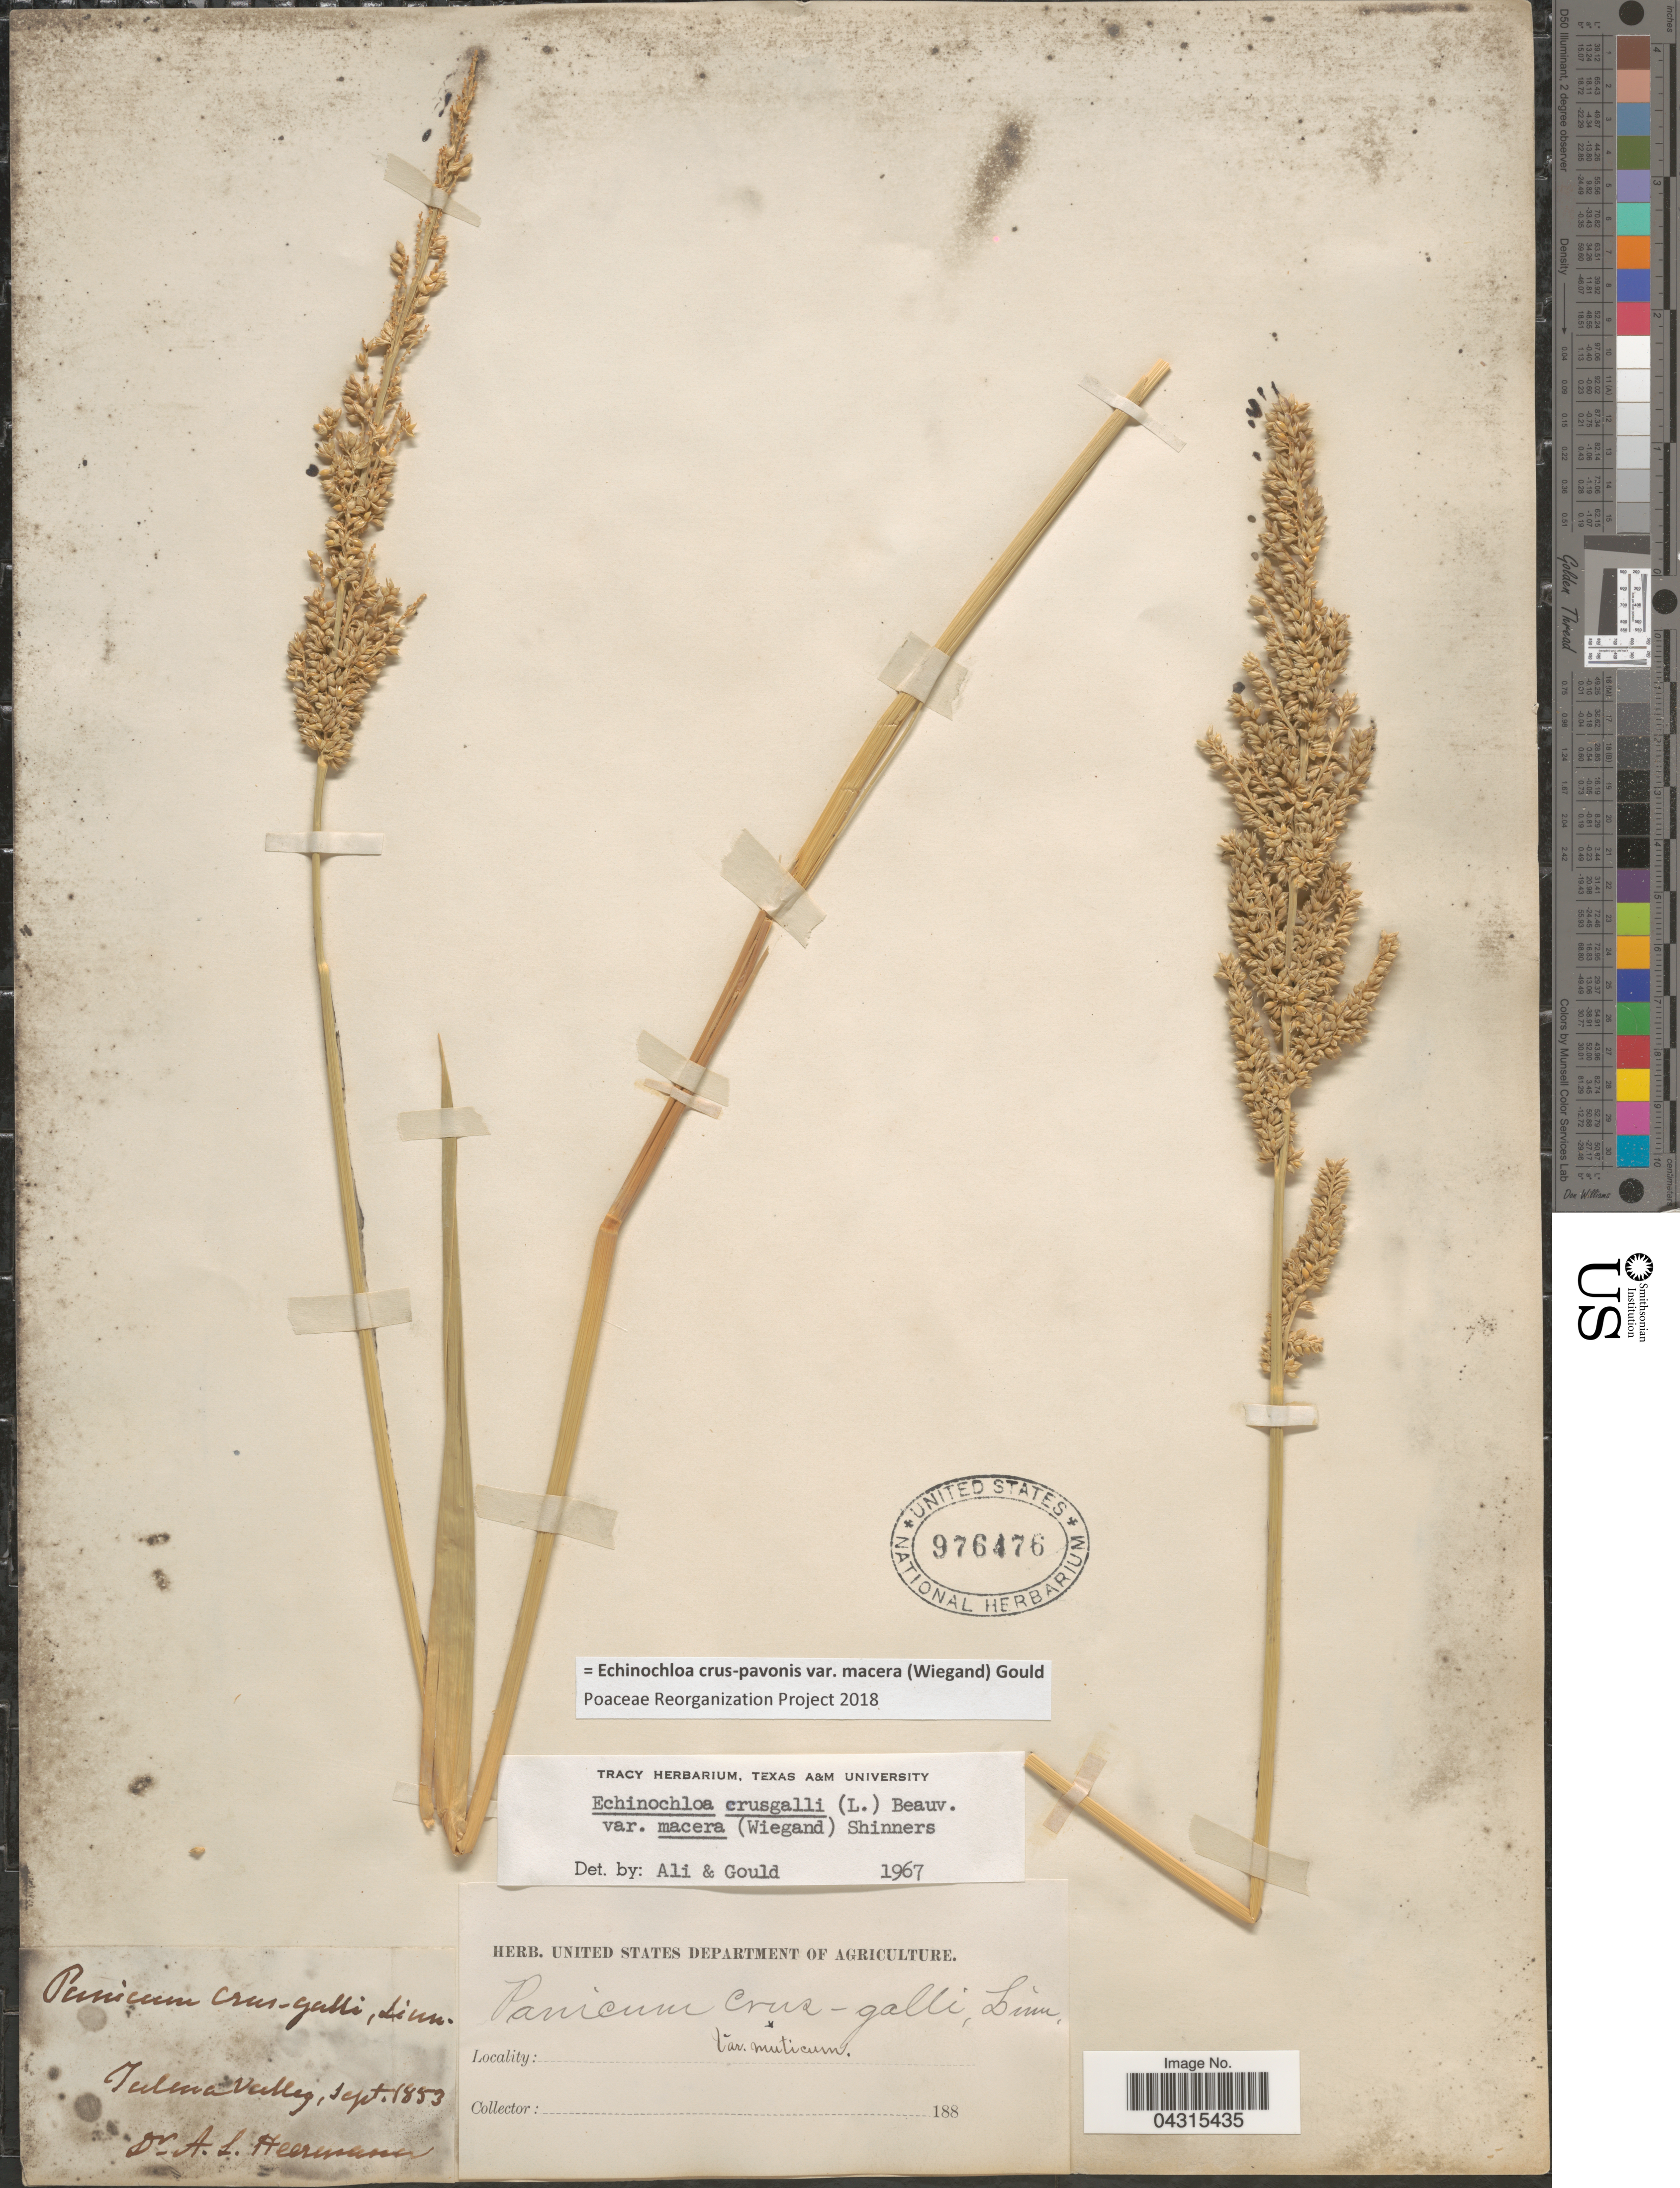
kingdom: Plantae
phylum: Tracheophyta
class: Liliopsida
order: Poales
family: Poaceae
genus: Echinochloa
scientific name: Echinochloa crus-pavonis var. macera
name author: (Wiegand) Gould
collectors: A. Heermann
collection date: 1853-09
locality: Tulena Valley.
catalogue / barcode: US 976476